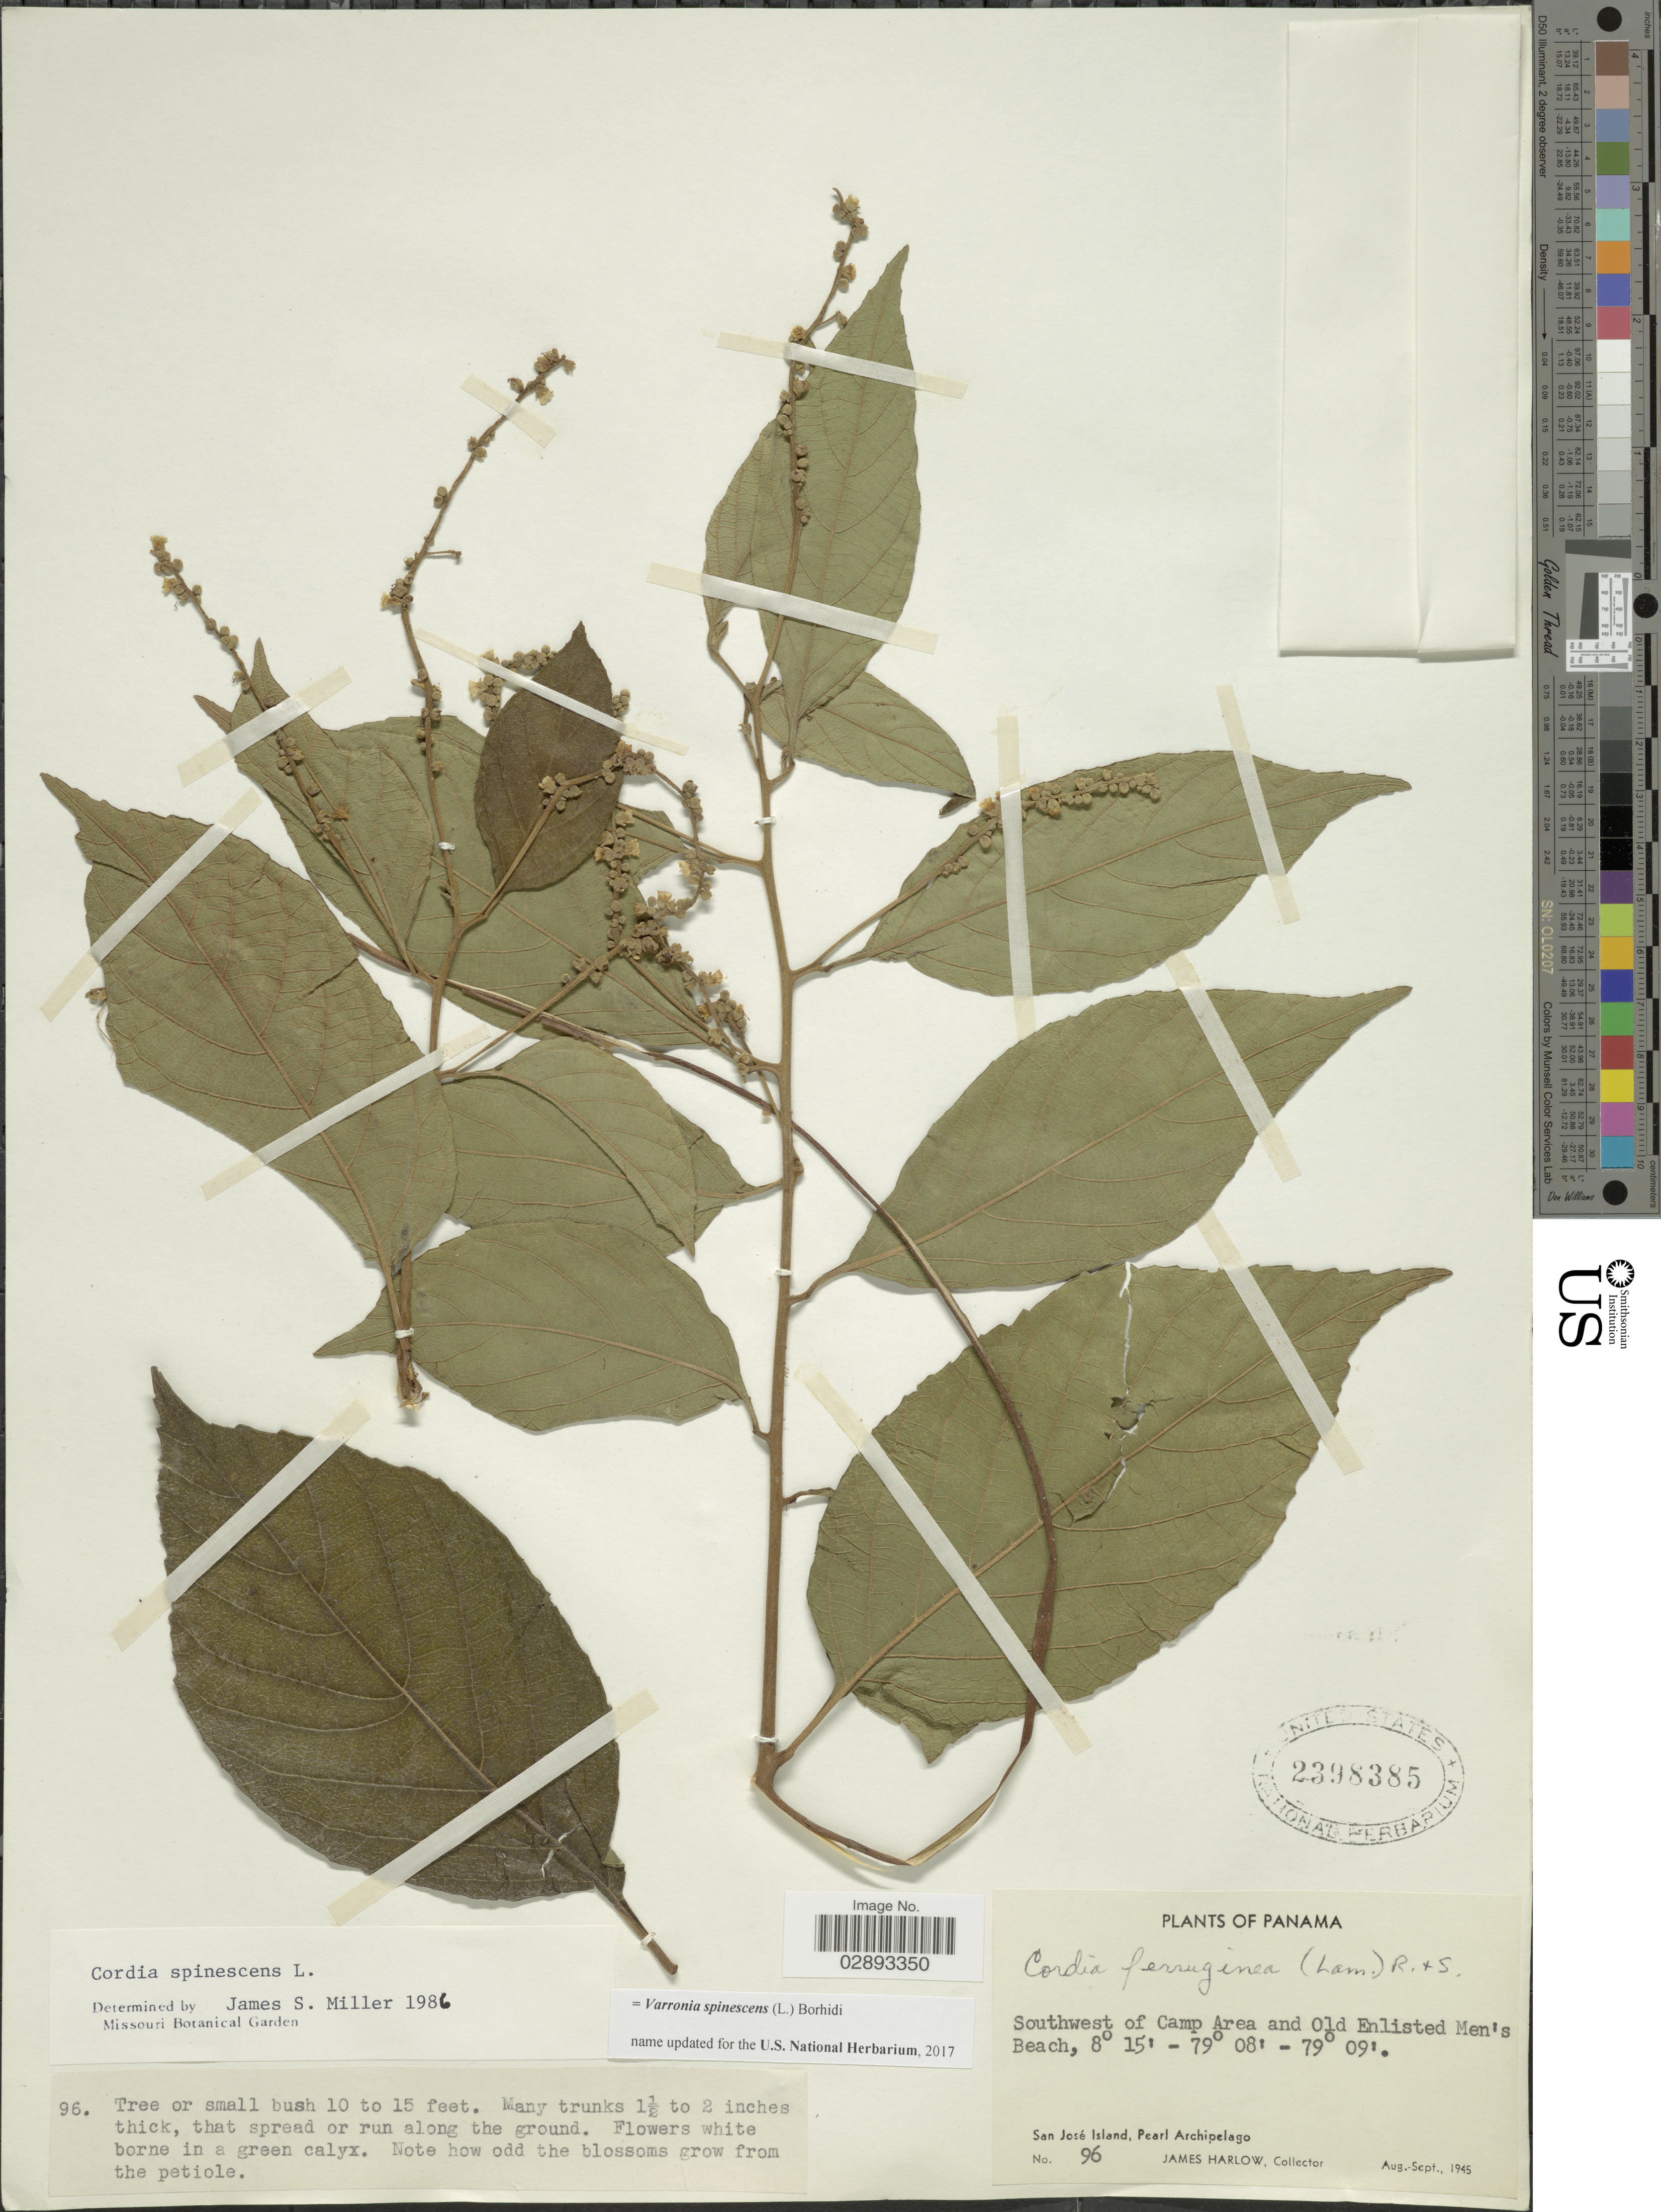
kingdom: Plantae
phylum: Tracheophyta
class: Magnoliopsida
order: Boraginales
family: Cordiaceae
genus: Varronia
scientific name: Varronia spinescens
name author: (L.) Borhidi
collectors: J. Harlow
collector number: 96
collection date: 1945-08/1945-09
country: Panama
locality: San José Island, Pearl Archipelago, Southwest of Camp Area and Old Enlisted Men's Beach.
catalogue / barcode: US 2398385